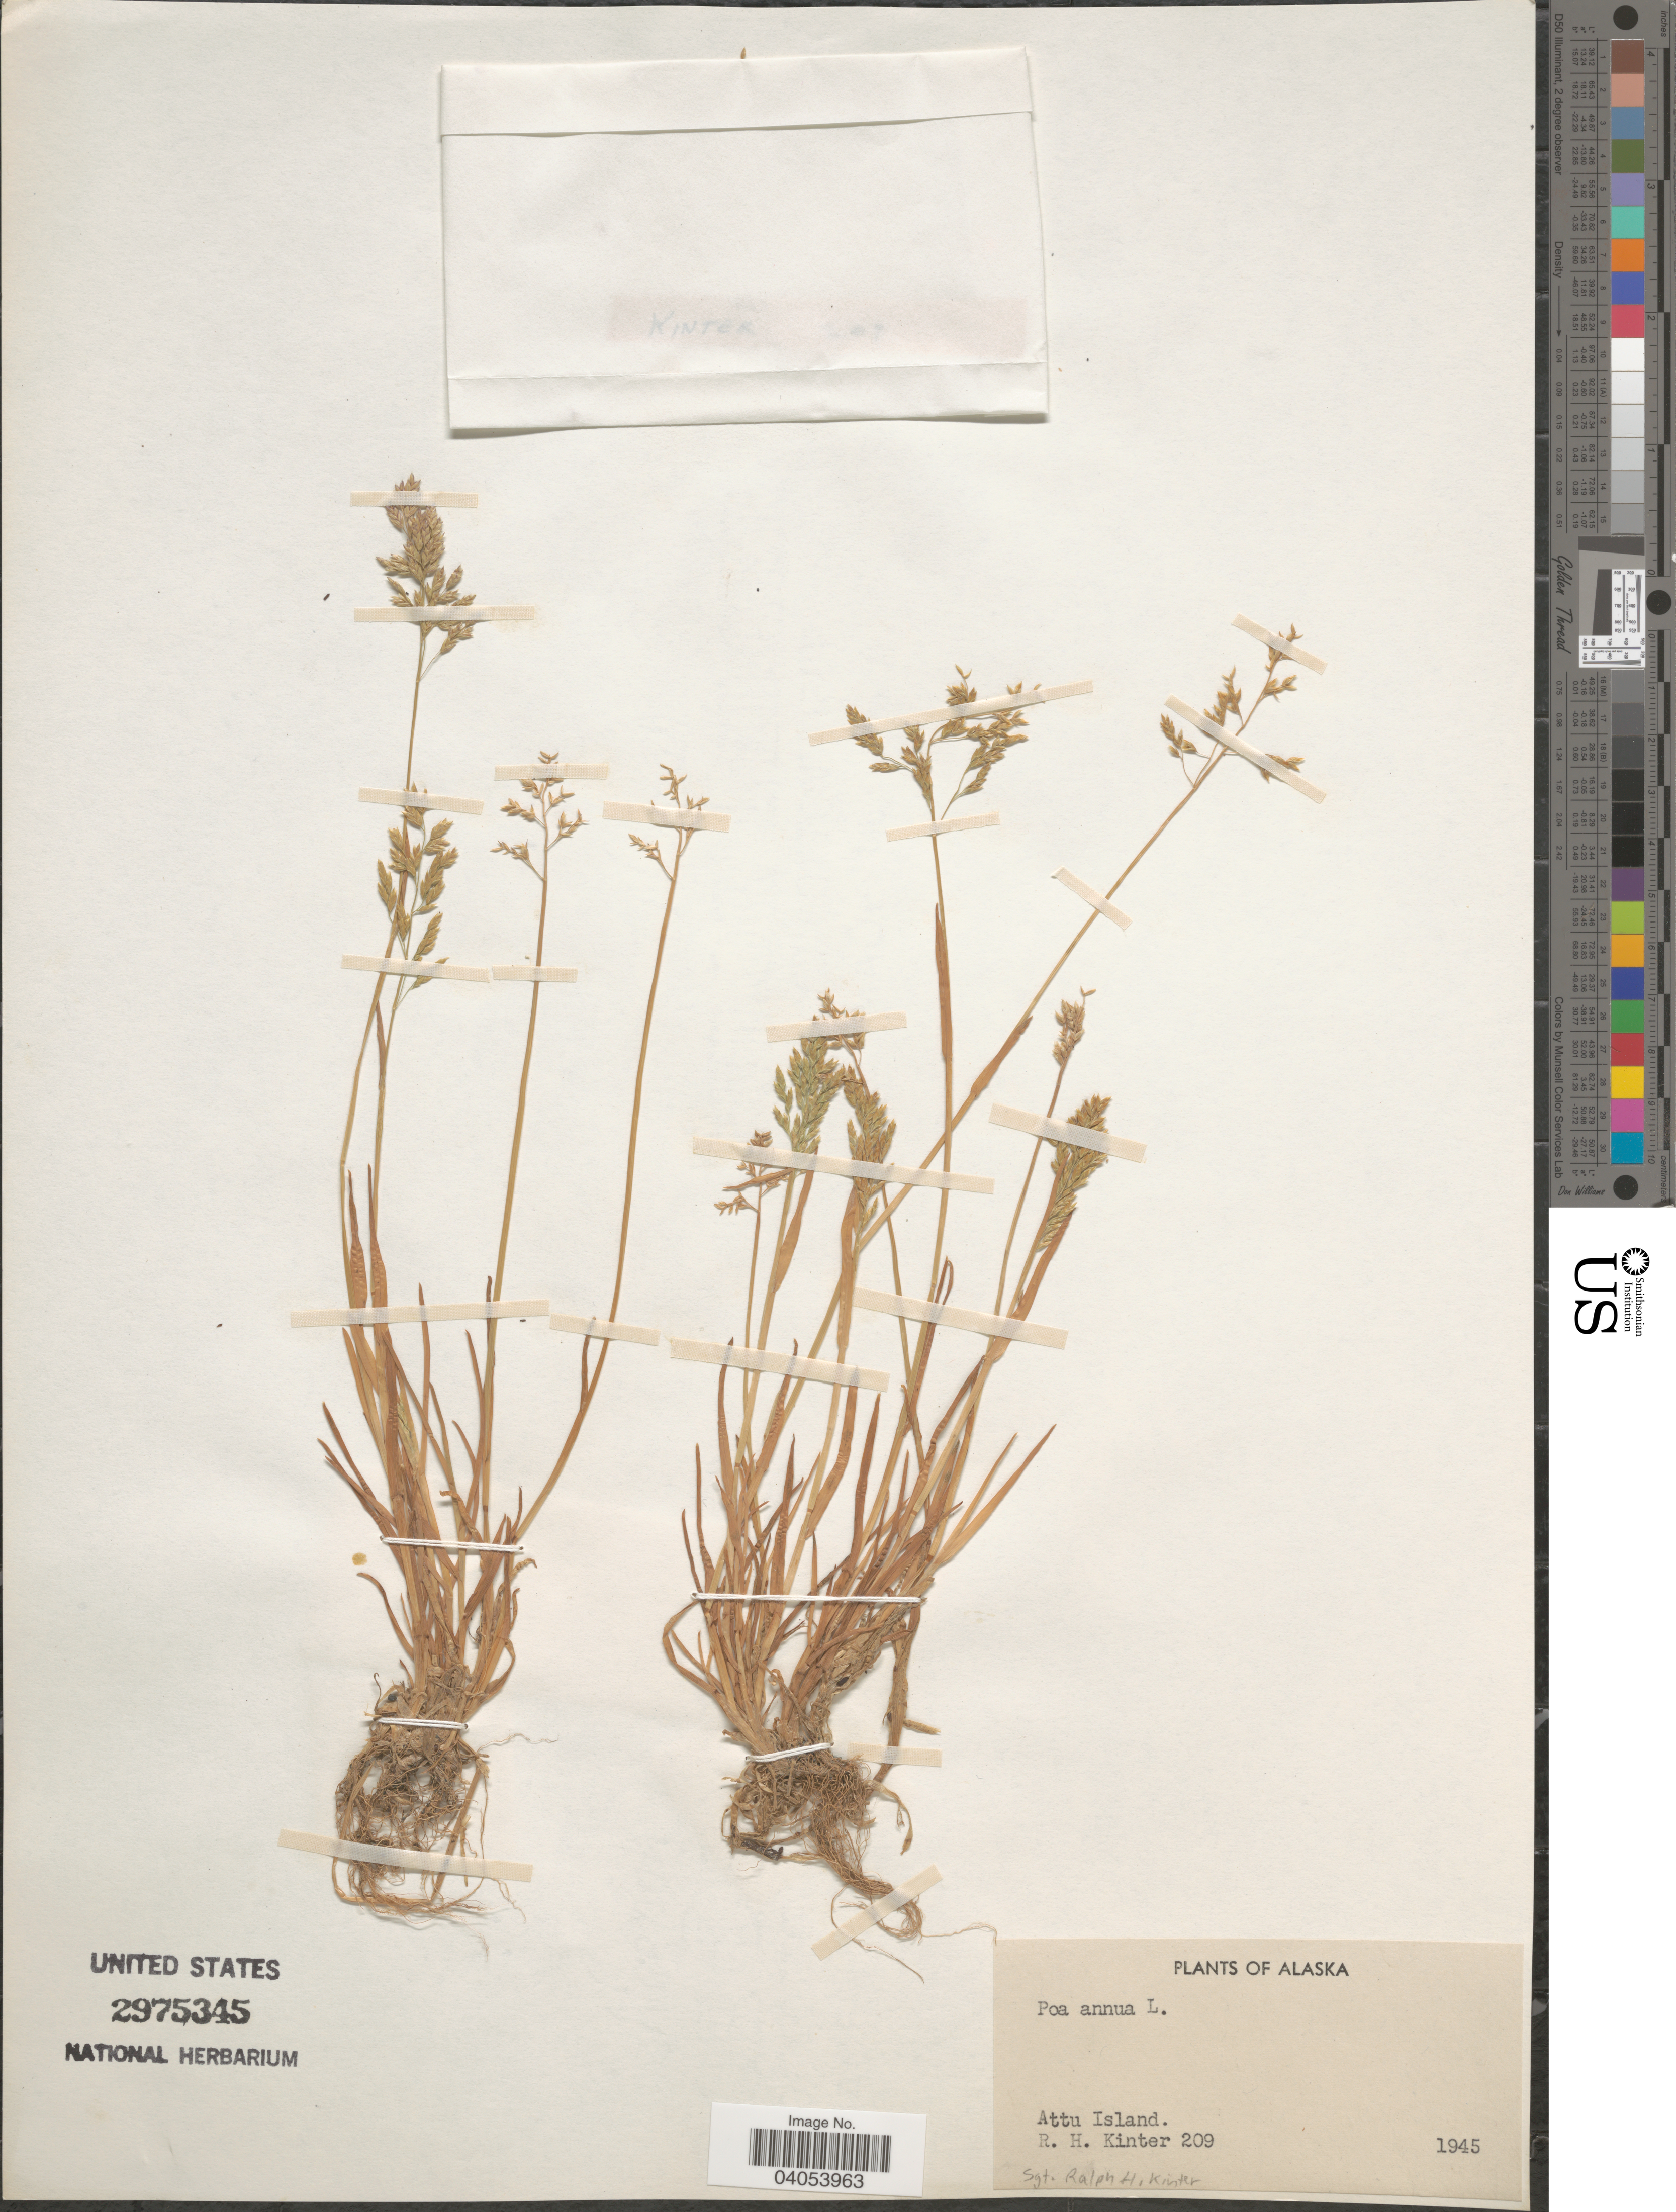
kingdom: Plantae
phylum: Tracheophyta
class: Liliopsida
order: Poales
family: Poaceae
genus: Poa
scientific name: Poa annua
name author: L.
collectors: R. Kinter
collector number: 209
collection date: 1945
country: United States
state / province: Alaska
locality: Attu Island.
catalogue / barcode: US 2975345